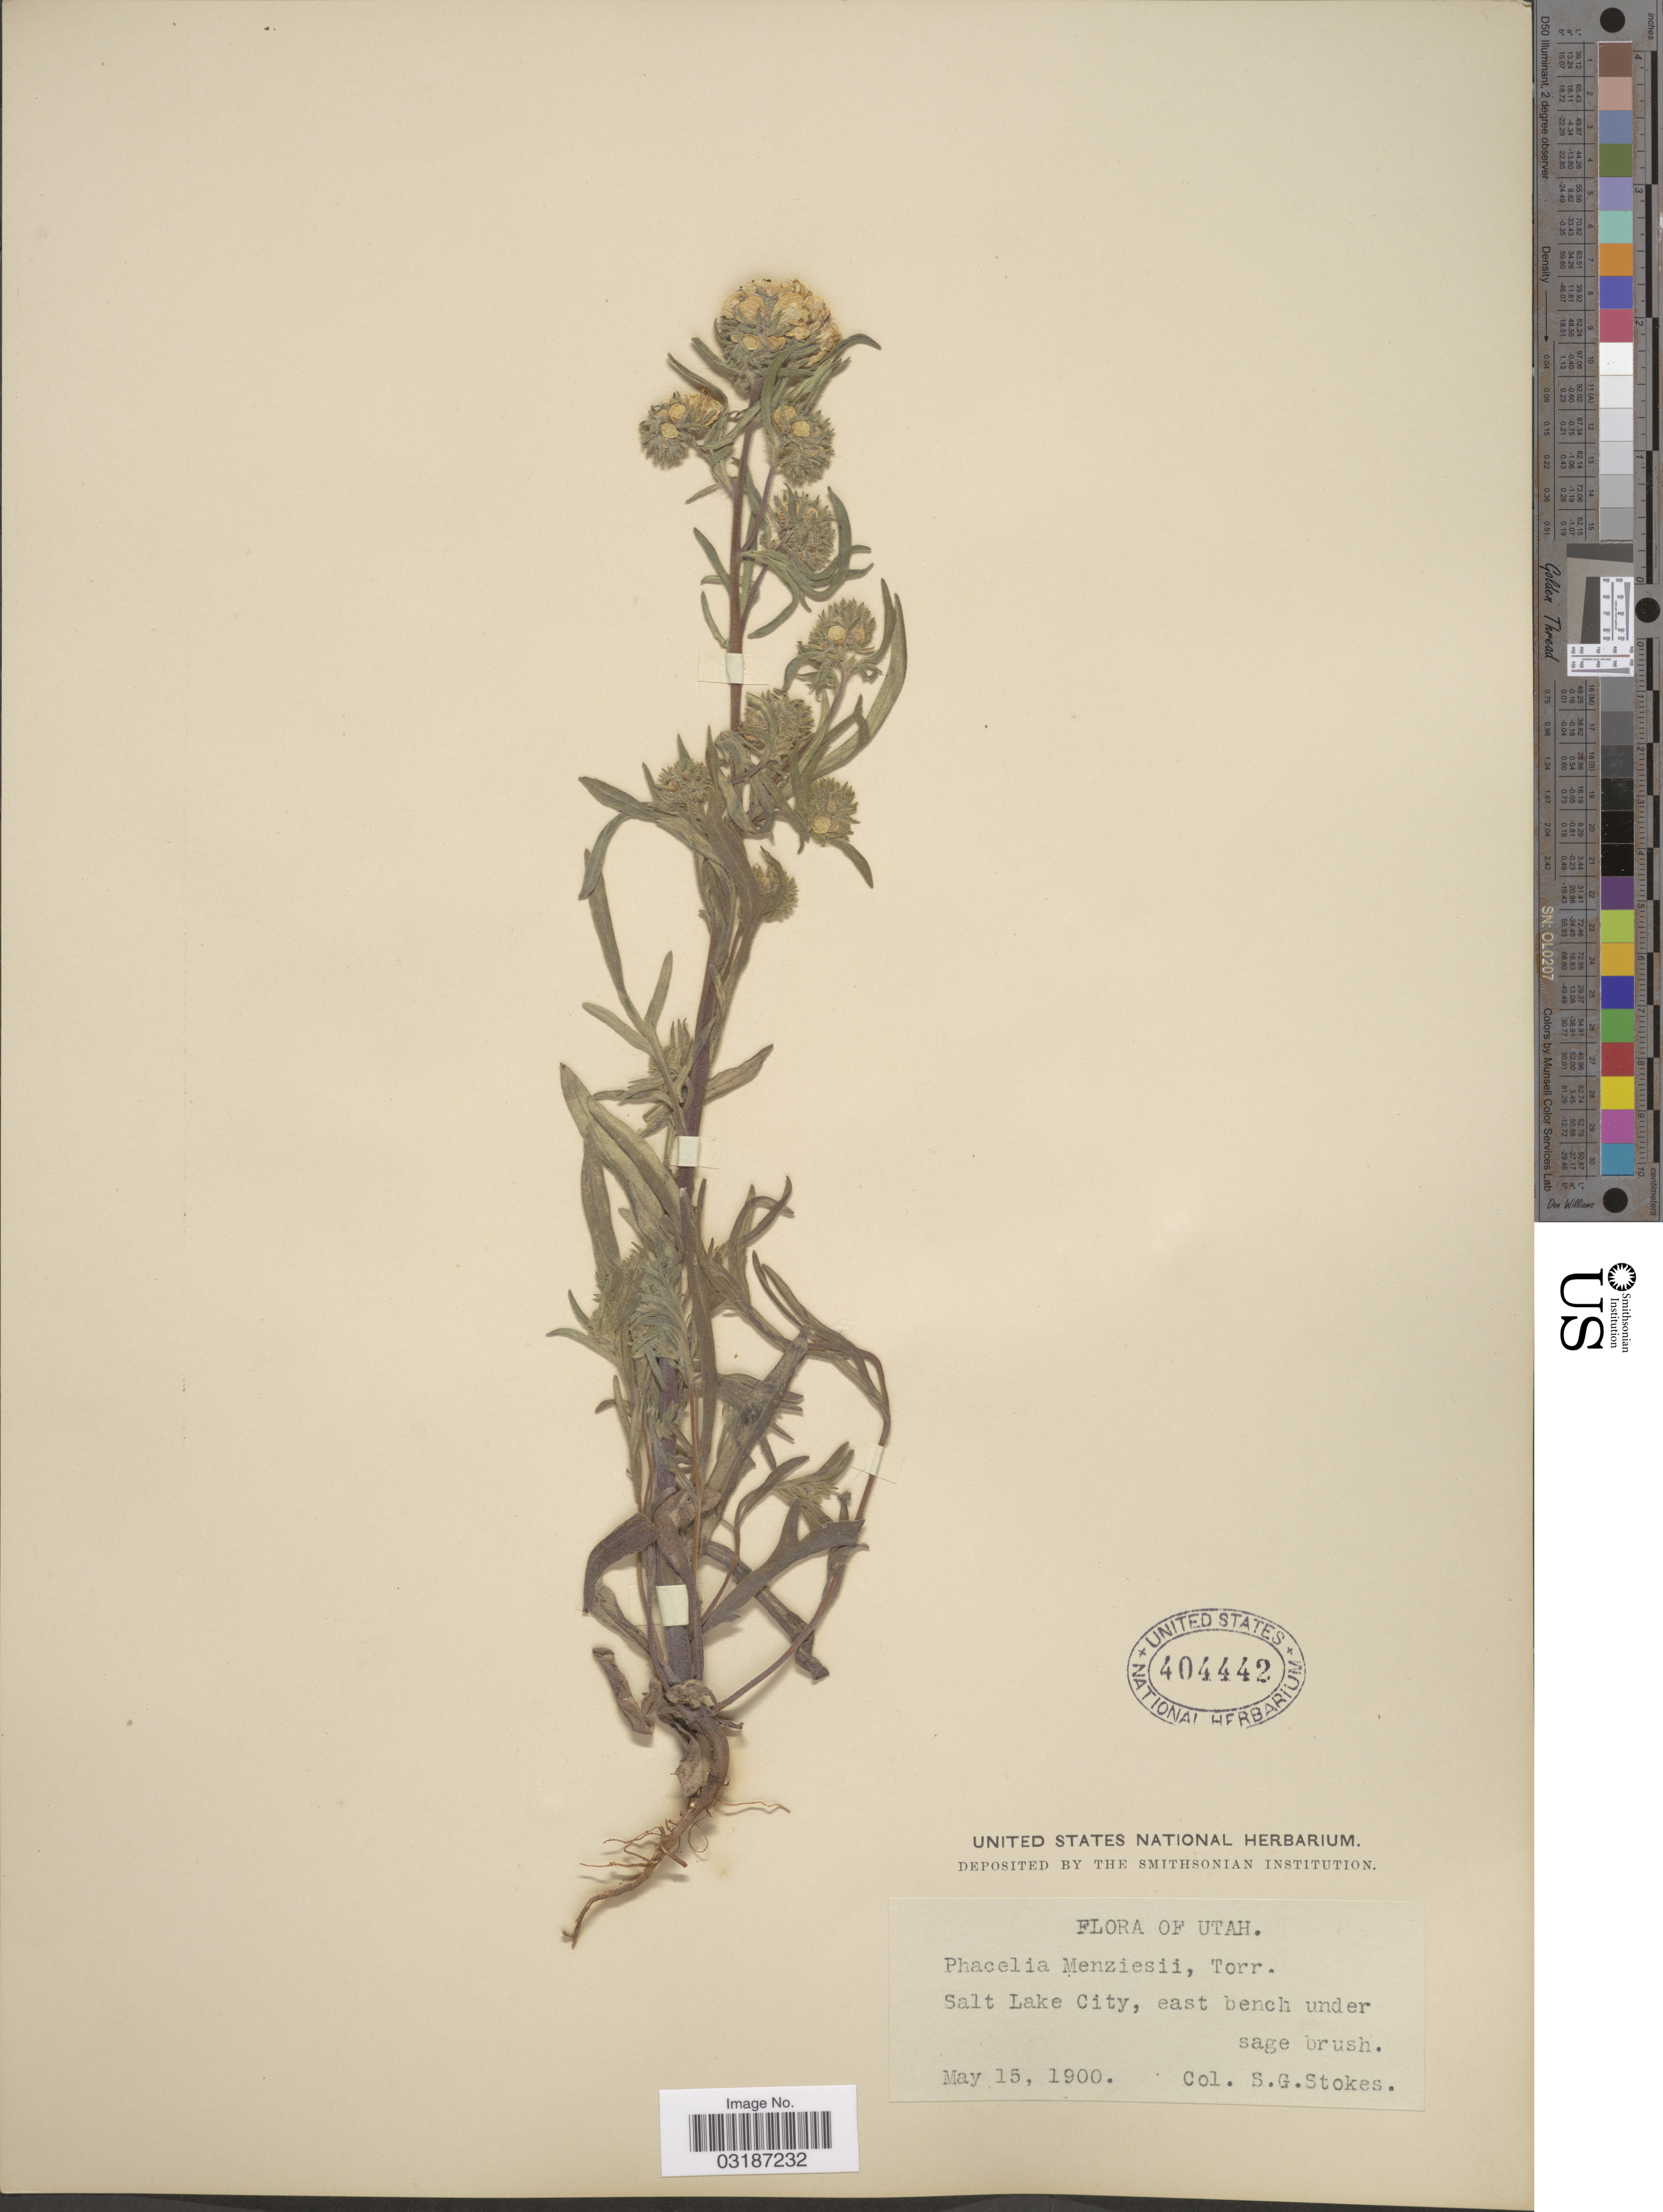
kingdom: Plantae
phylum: Tracheophyta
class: Magnoliopsida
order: Boraginales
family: Hydrophyllaceae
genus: Phacelia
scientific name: Phacelia linearis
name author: (Pursh) Holz.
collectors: S. G. Stokes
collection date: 1900-05-15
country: United States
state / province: Utah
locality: Salt Lake City, east bench under sage brush.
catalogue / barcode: US 404442